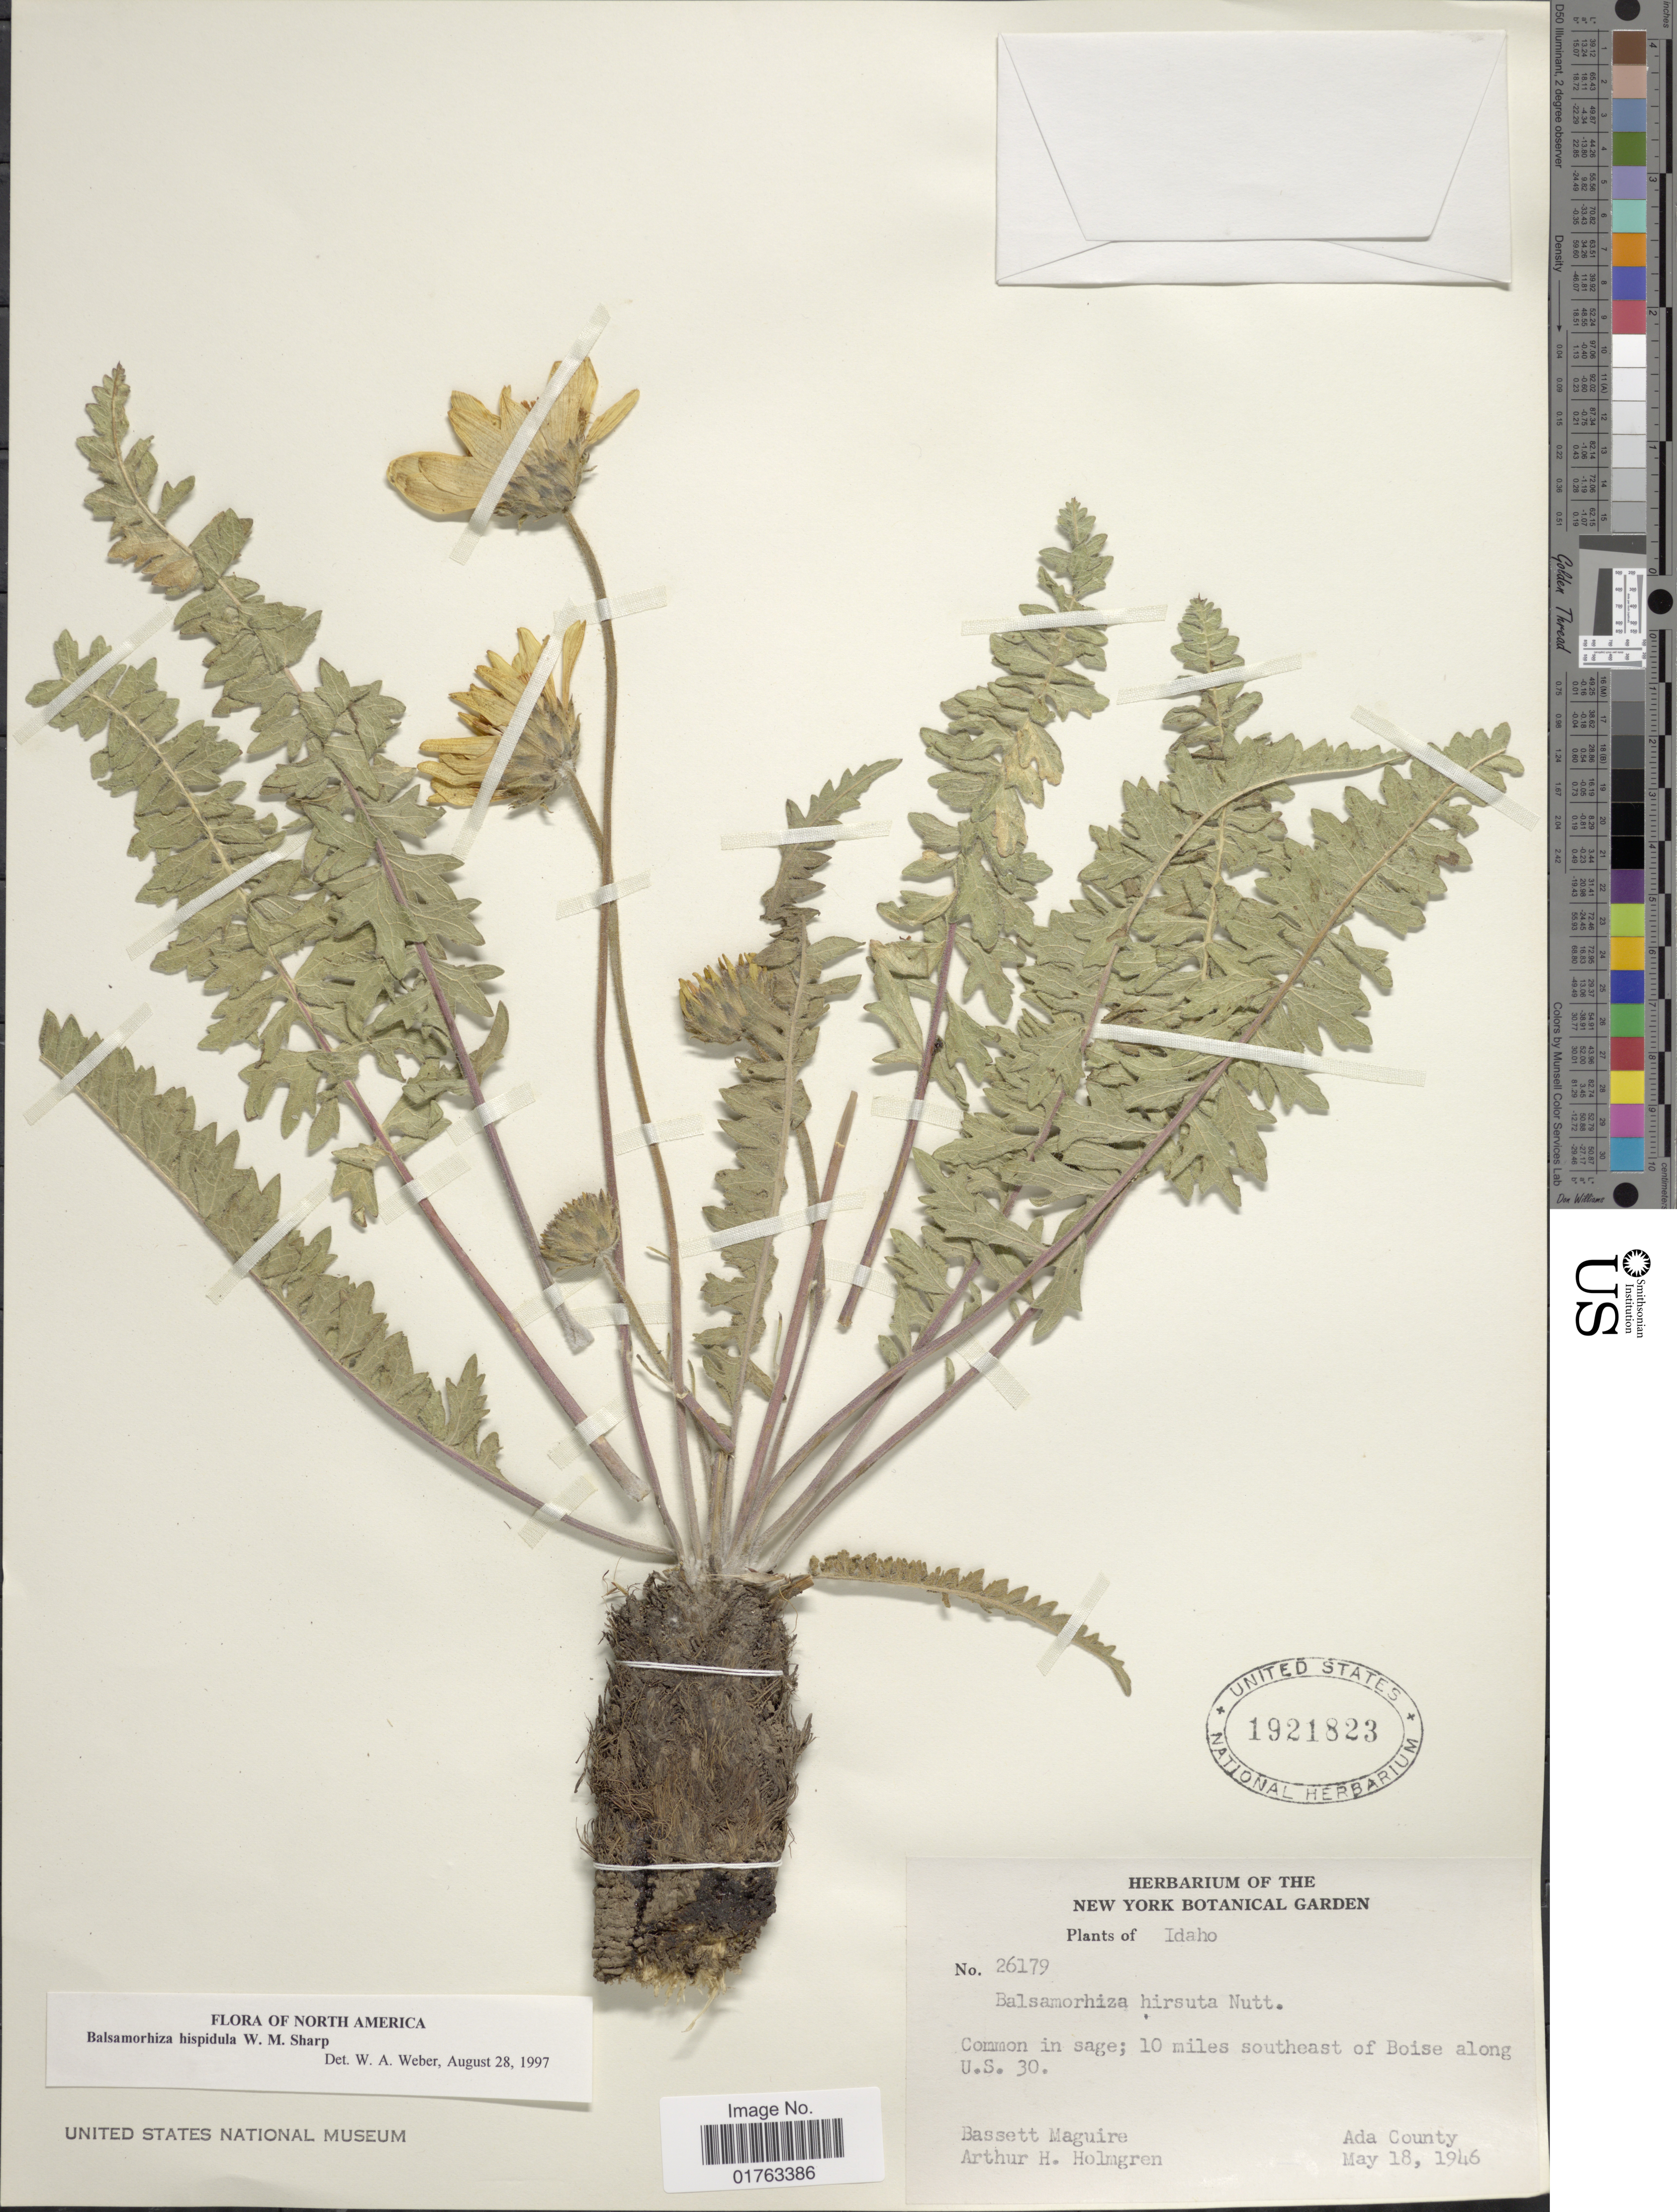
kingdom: Plantae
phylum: Tracheophyta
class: Magnoliopsida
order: Asterales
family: Asteraceae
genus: Balsamorhiza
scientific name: Balsamorhiza hispidula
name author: W.M. Sharp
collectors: B. Maguire & A. H. Holmgren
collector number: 26179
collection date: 1946-05-18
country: United States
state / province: Idaho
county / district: Ada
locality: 10 miles SE of Boise along U.S. 30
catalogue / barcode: US 1921823